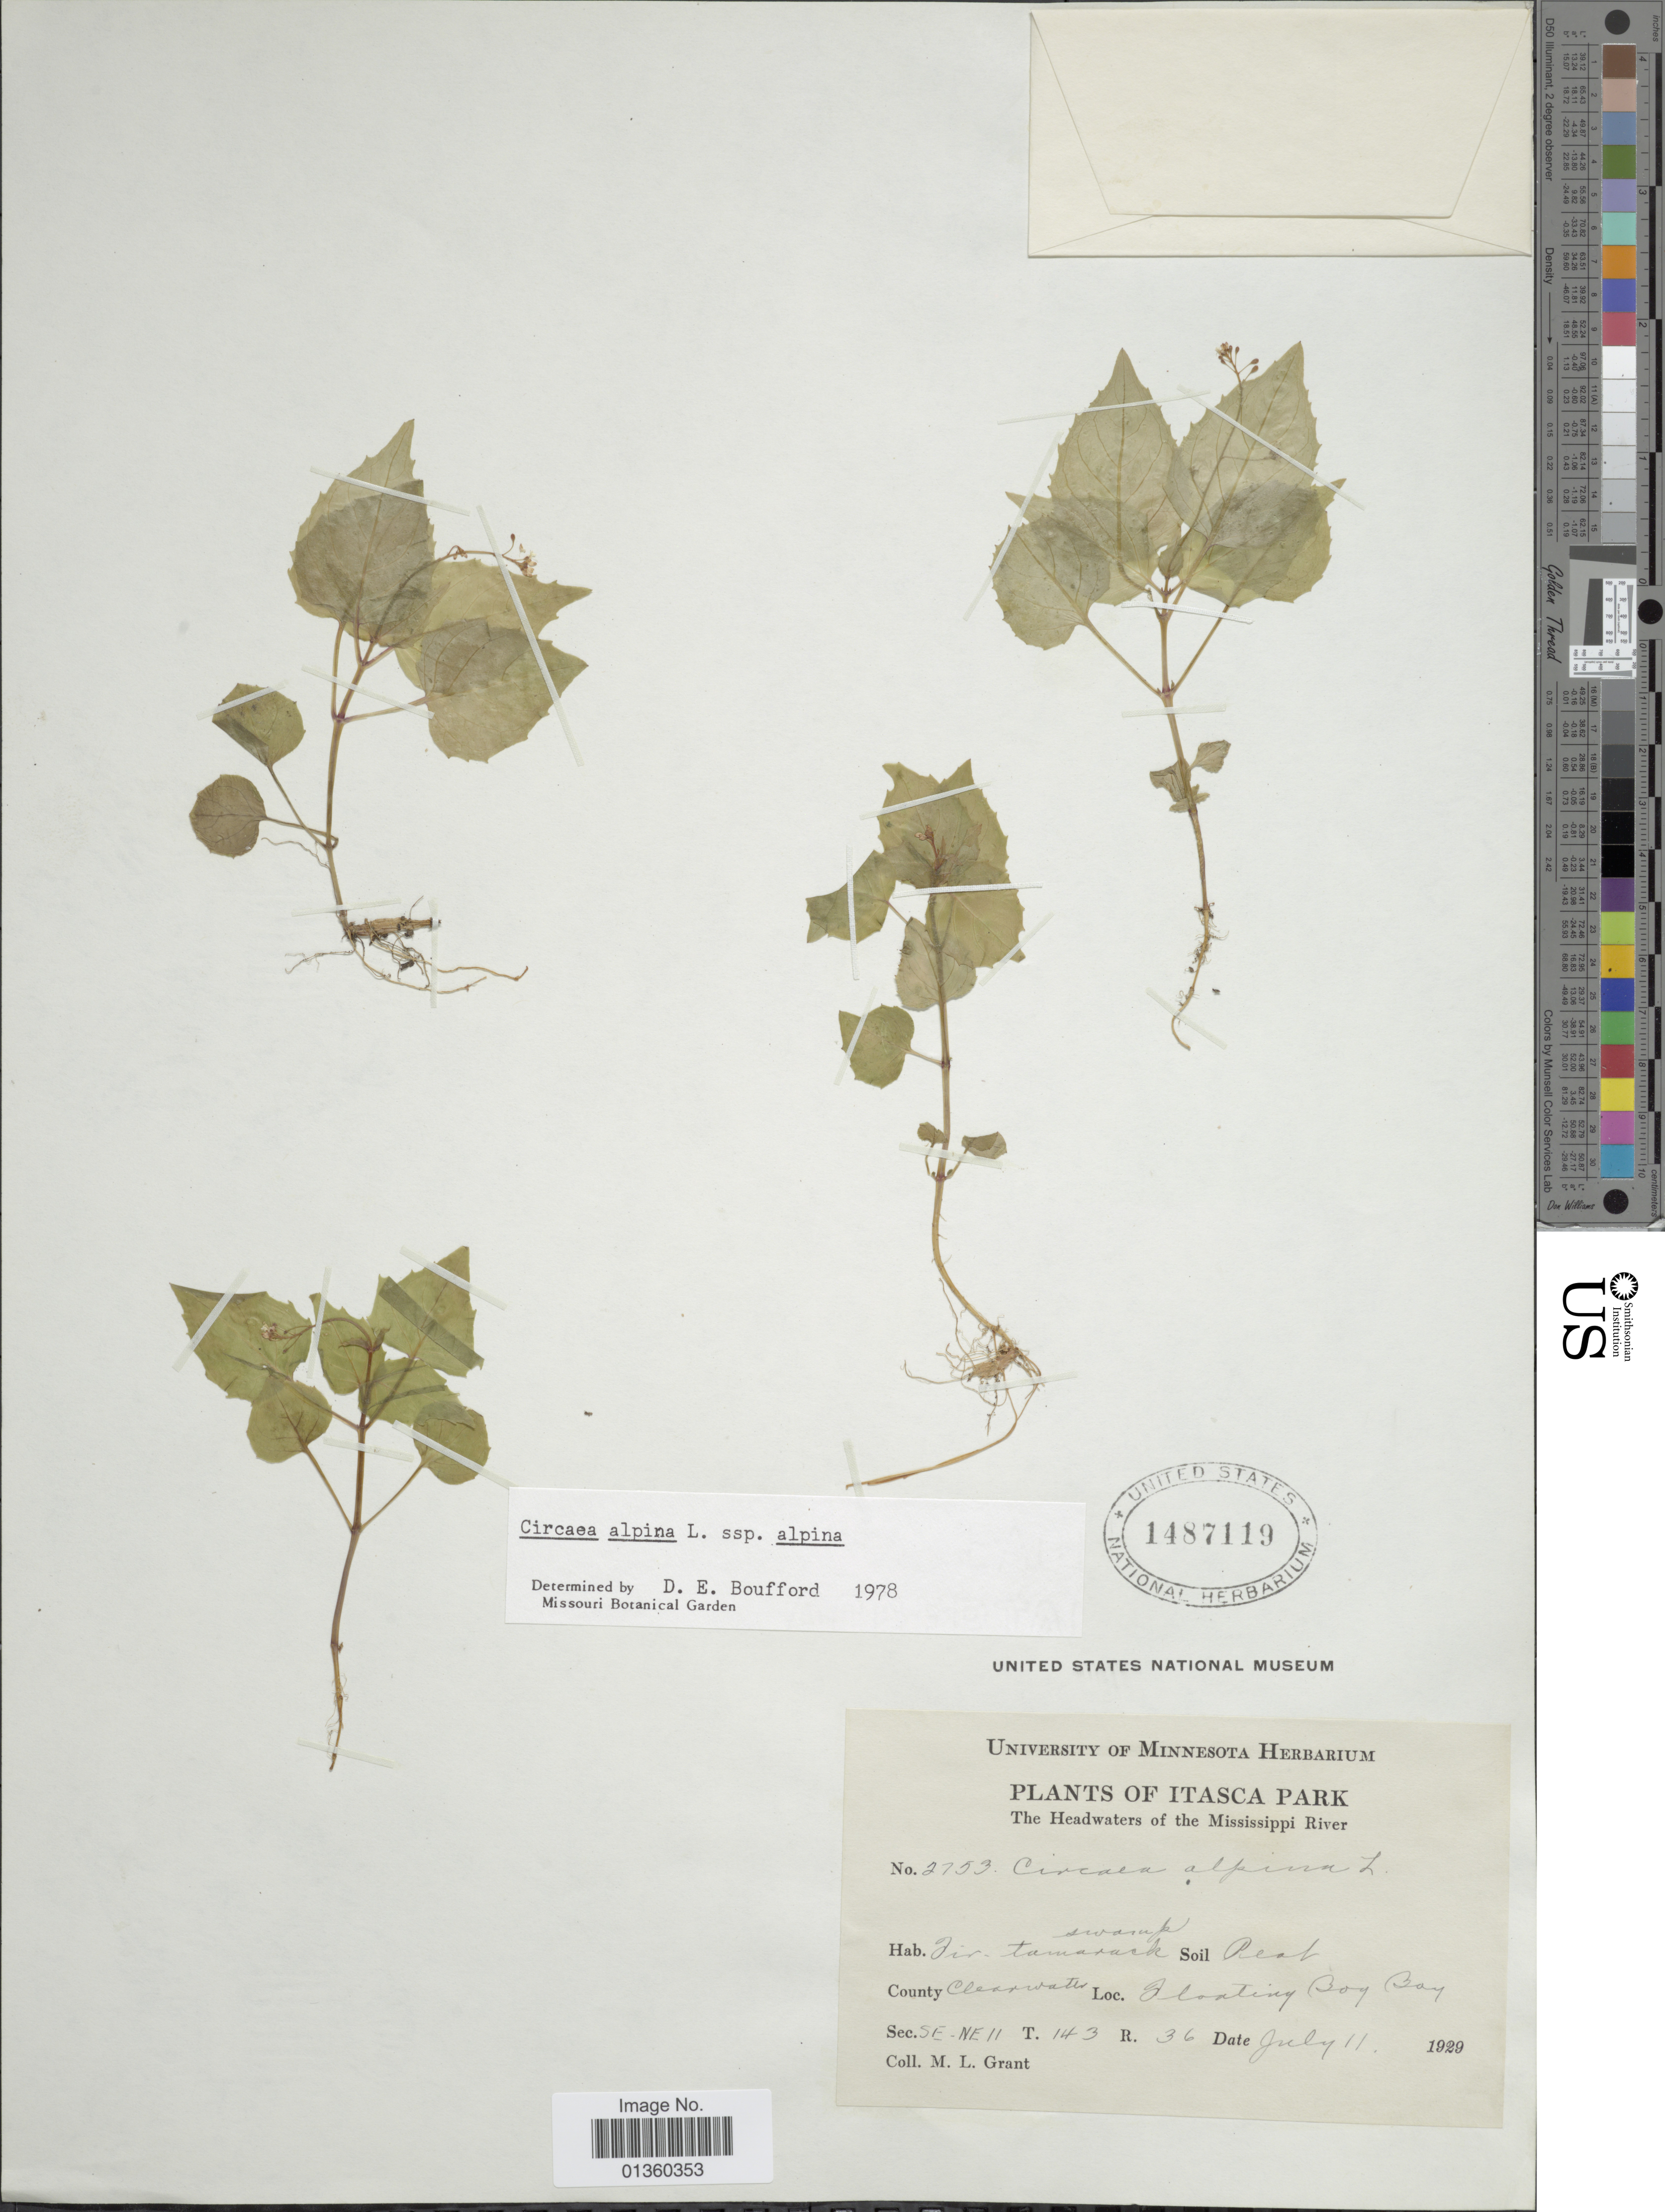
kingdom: Plantae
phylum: Tracheophyta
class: Magnoliopsida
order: Myrtales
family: Onagraceae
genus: Circaea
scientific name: Circaea alpina subsp. alpina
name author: L.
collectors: M. L. Grant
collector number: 2753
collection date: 1929-07-11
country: United States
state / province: Minnesota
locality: Itasca Park, Headwaters of the Mississippi River, County Clearwater, Floating Bog Bay, Sec. SE-NE11 T. 143 R. 36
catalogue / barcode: US 1487119